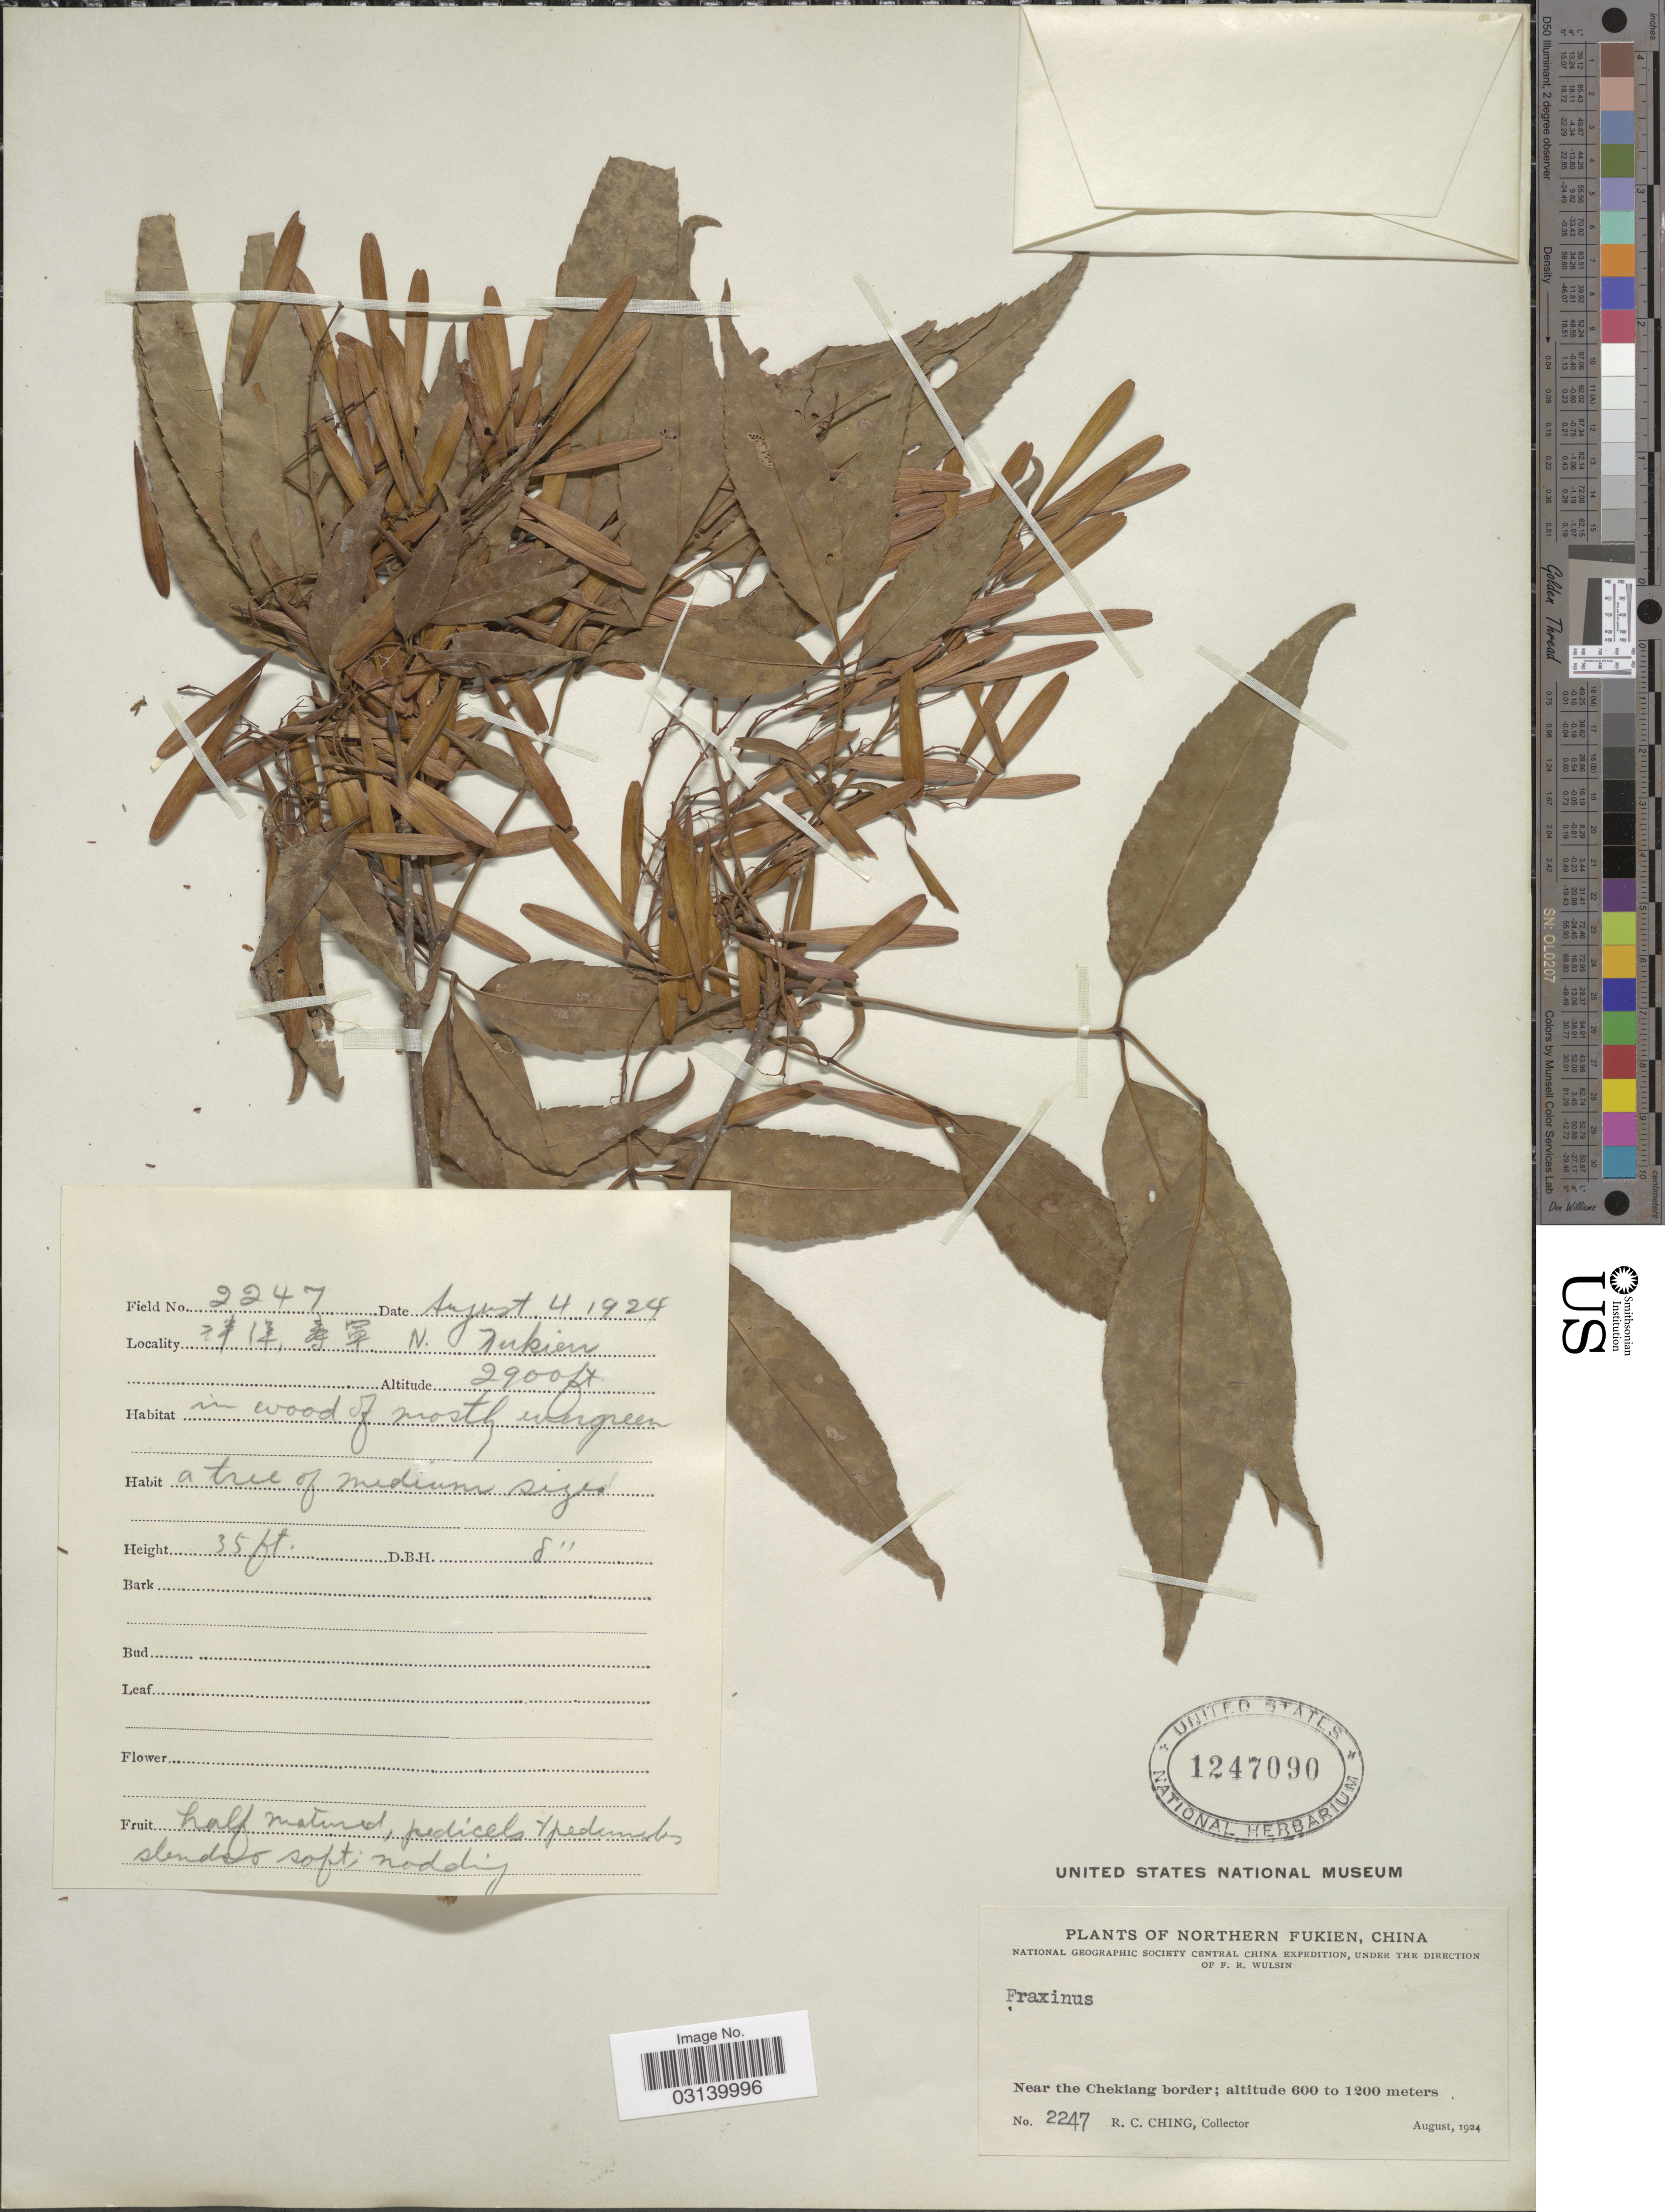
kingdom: Plantae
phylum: Tracheophyta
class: Magnoliopsida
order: Lamiales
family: Oleaceae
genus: Fraxinus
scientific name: Fraxinus sp.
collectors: R. C. Ching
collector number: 2247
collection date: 1924-08-04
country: China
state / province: Fujian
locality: Northern Fukien. Near the Chekiang border.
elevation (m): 884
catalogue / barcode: US 1247090